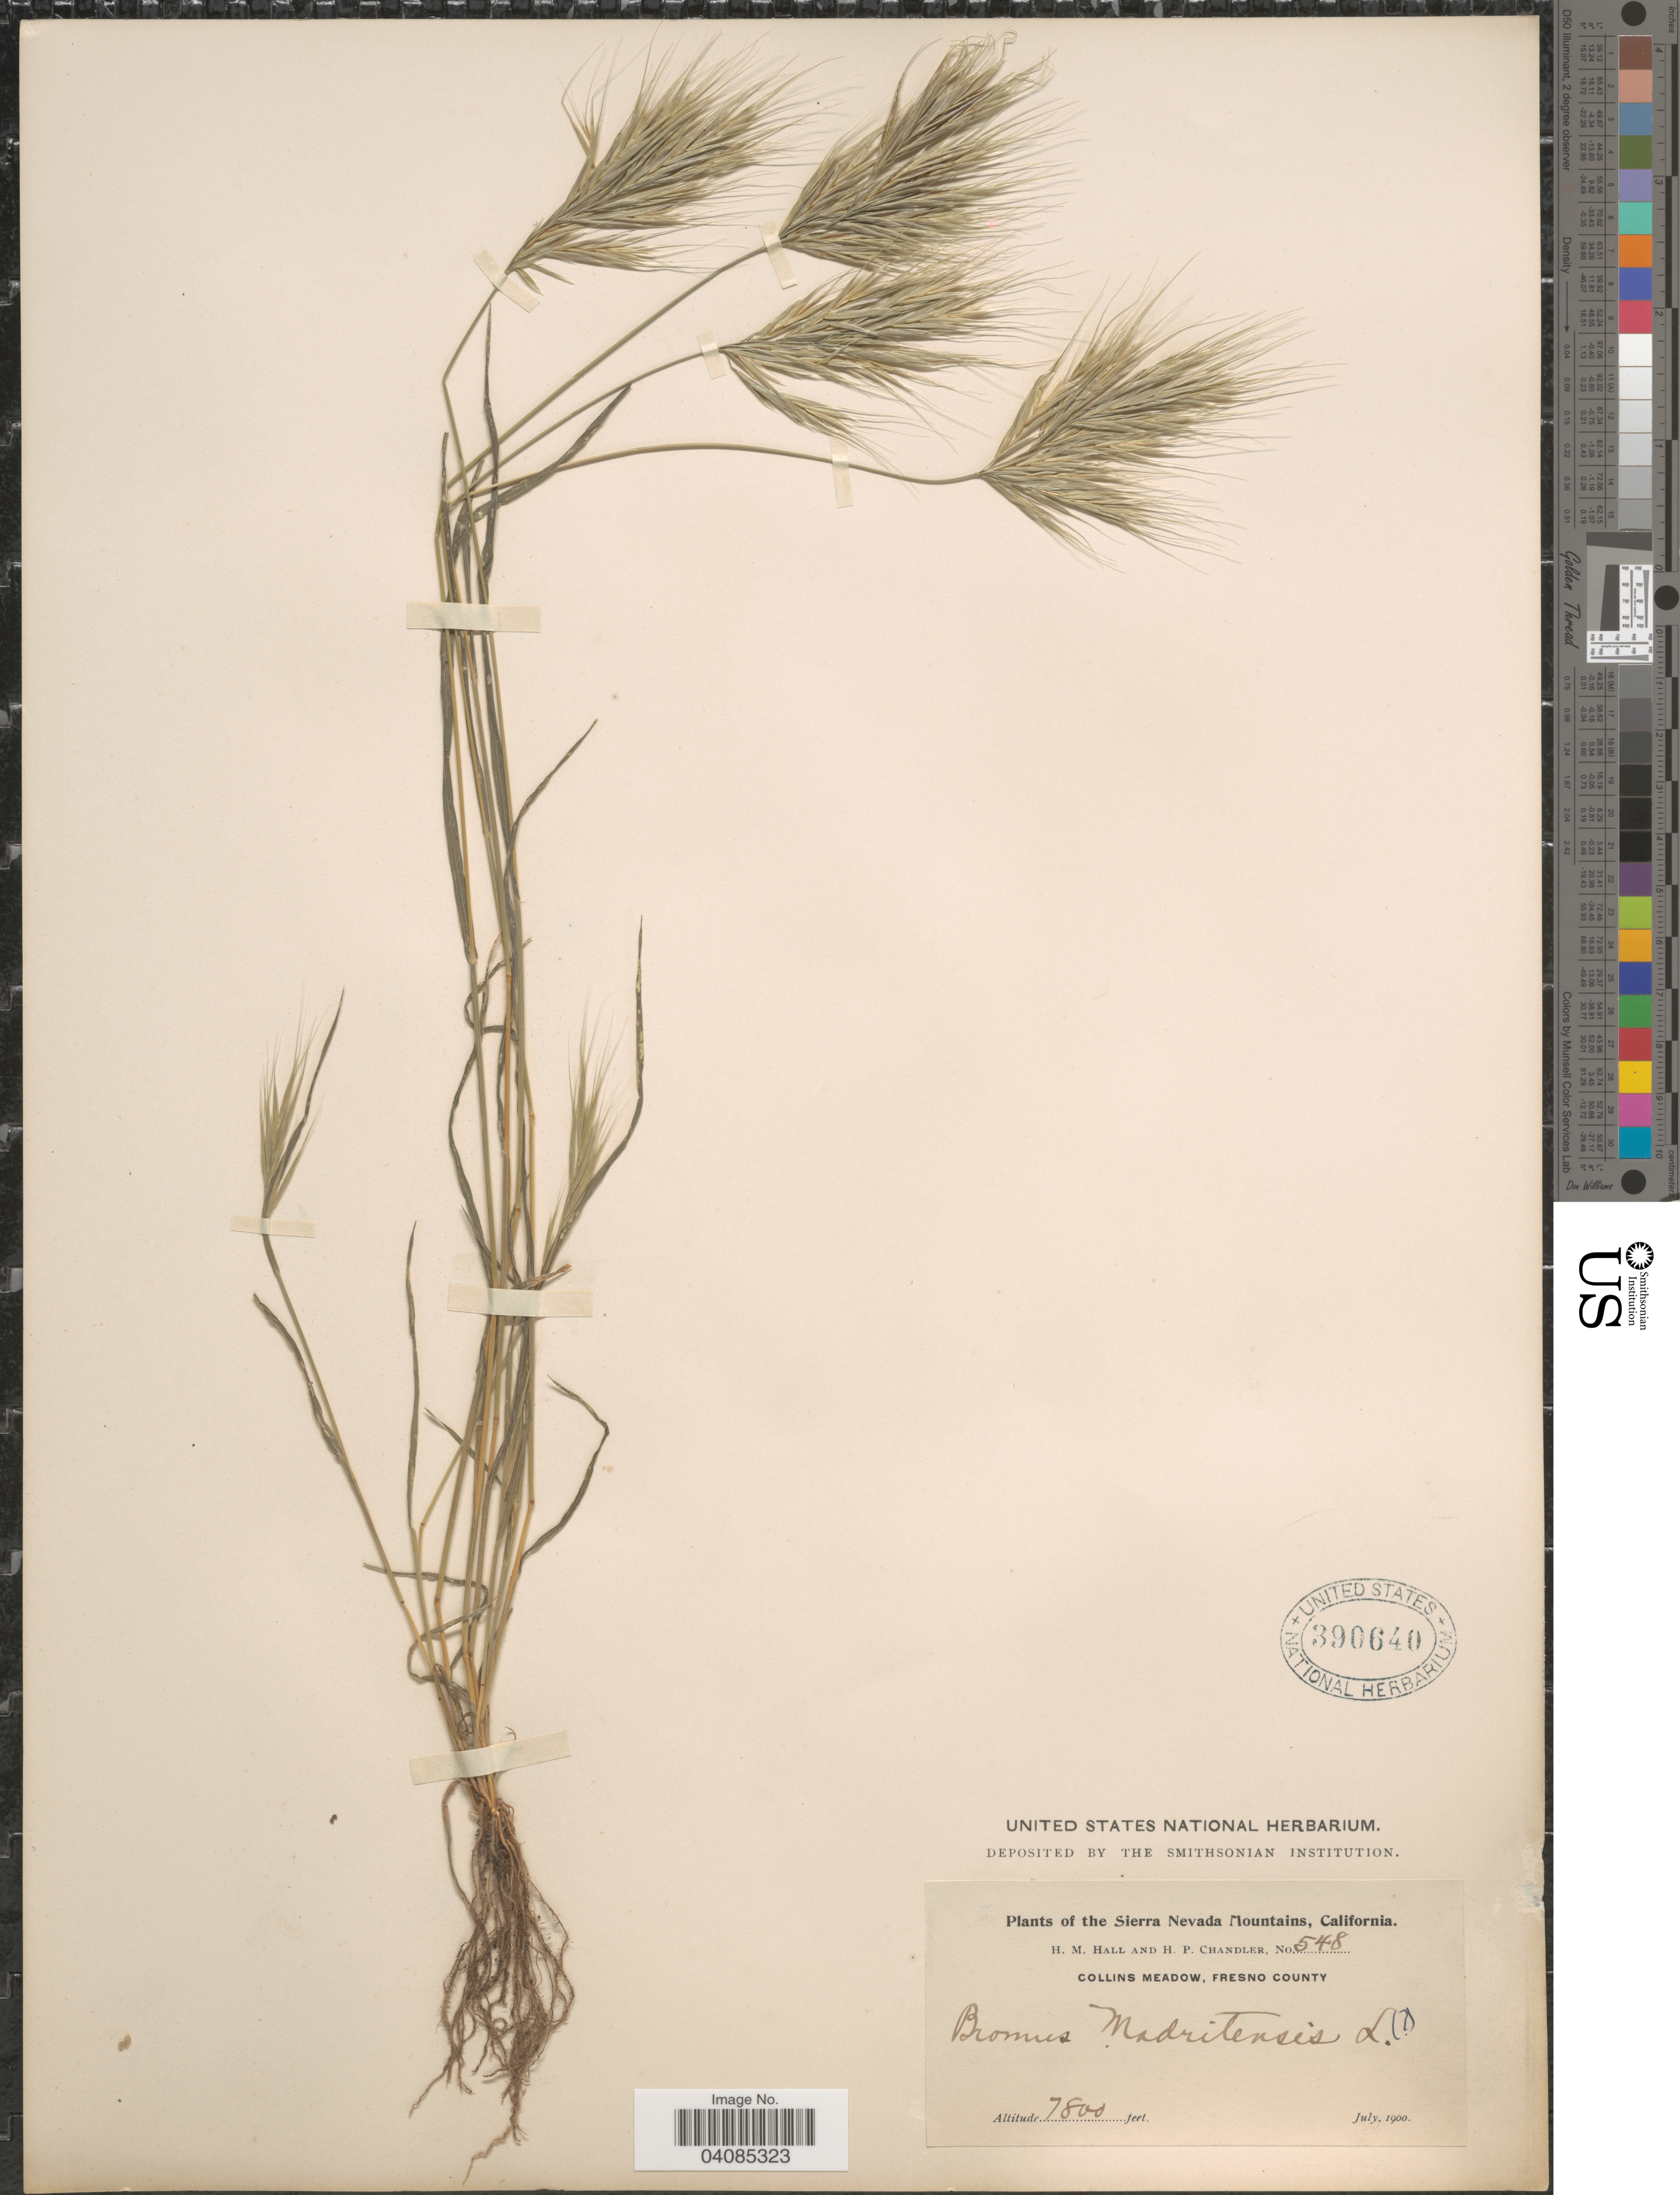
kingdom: Plantae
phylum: Tracheophyta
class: Liliopsida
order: Poales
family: Poaceae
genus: Bromus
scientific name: Bromus rubens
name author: L.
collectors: H. M. Hall & H. Chandler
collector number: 548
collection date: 1900-07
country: United States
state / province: California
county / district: Fresno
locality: The Sierra Nevada Mountains. Collins Meadow, Fresno County.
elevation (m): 2377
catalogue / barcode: US 390640